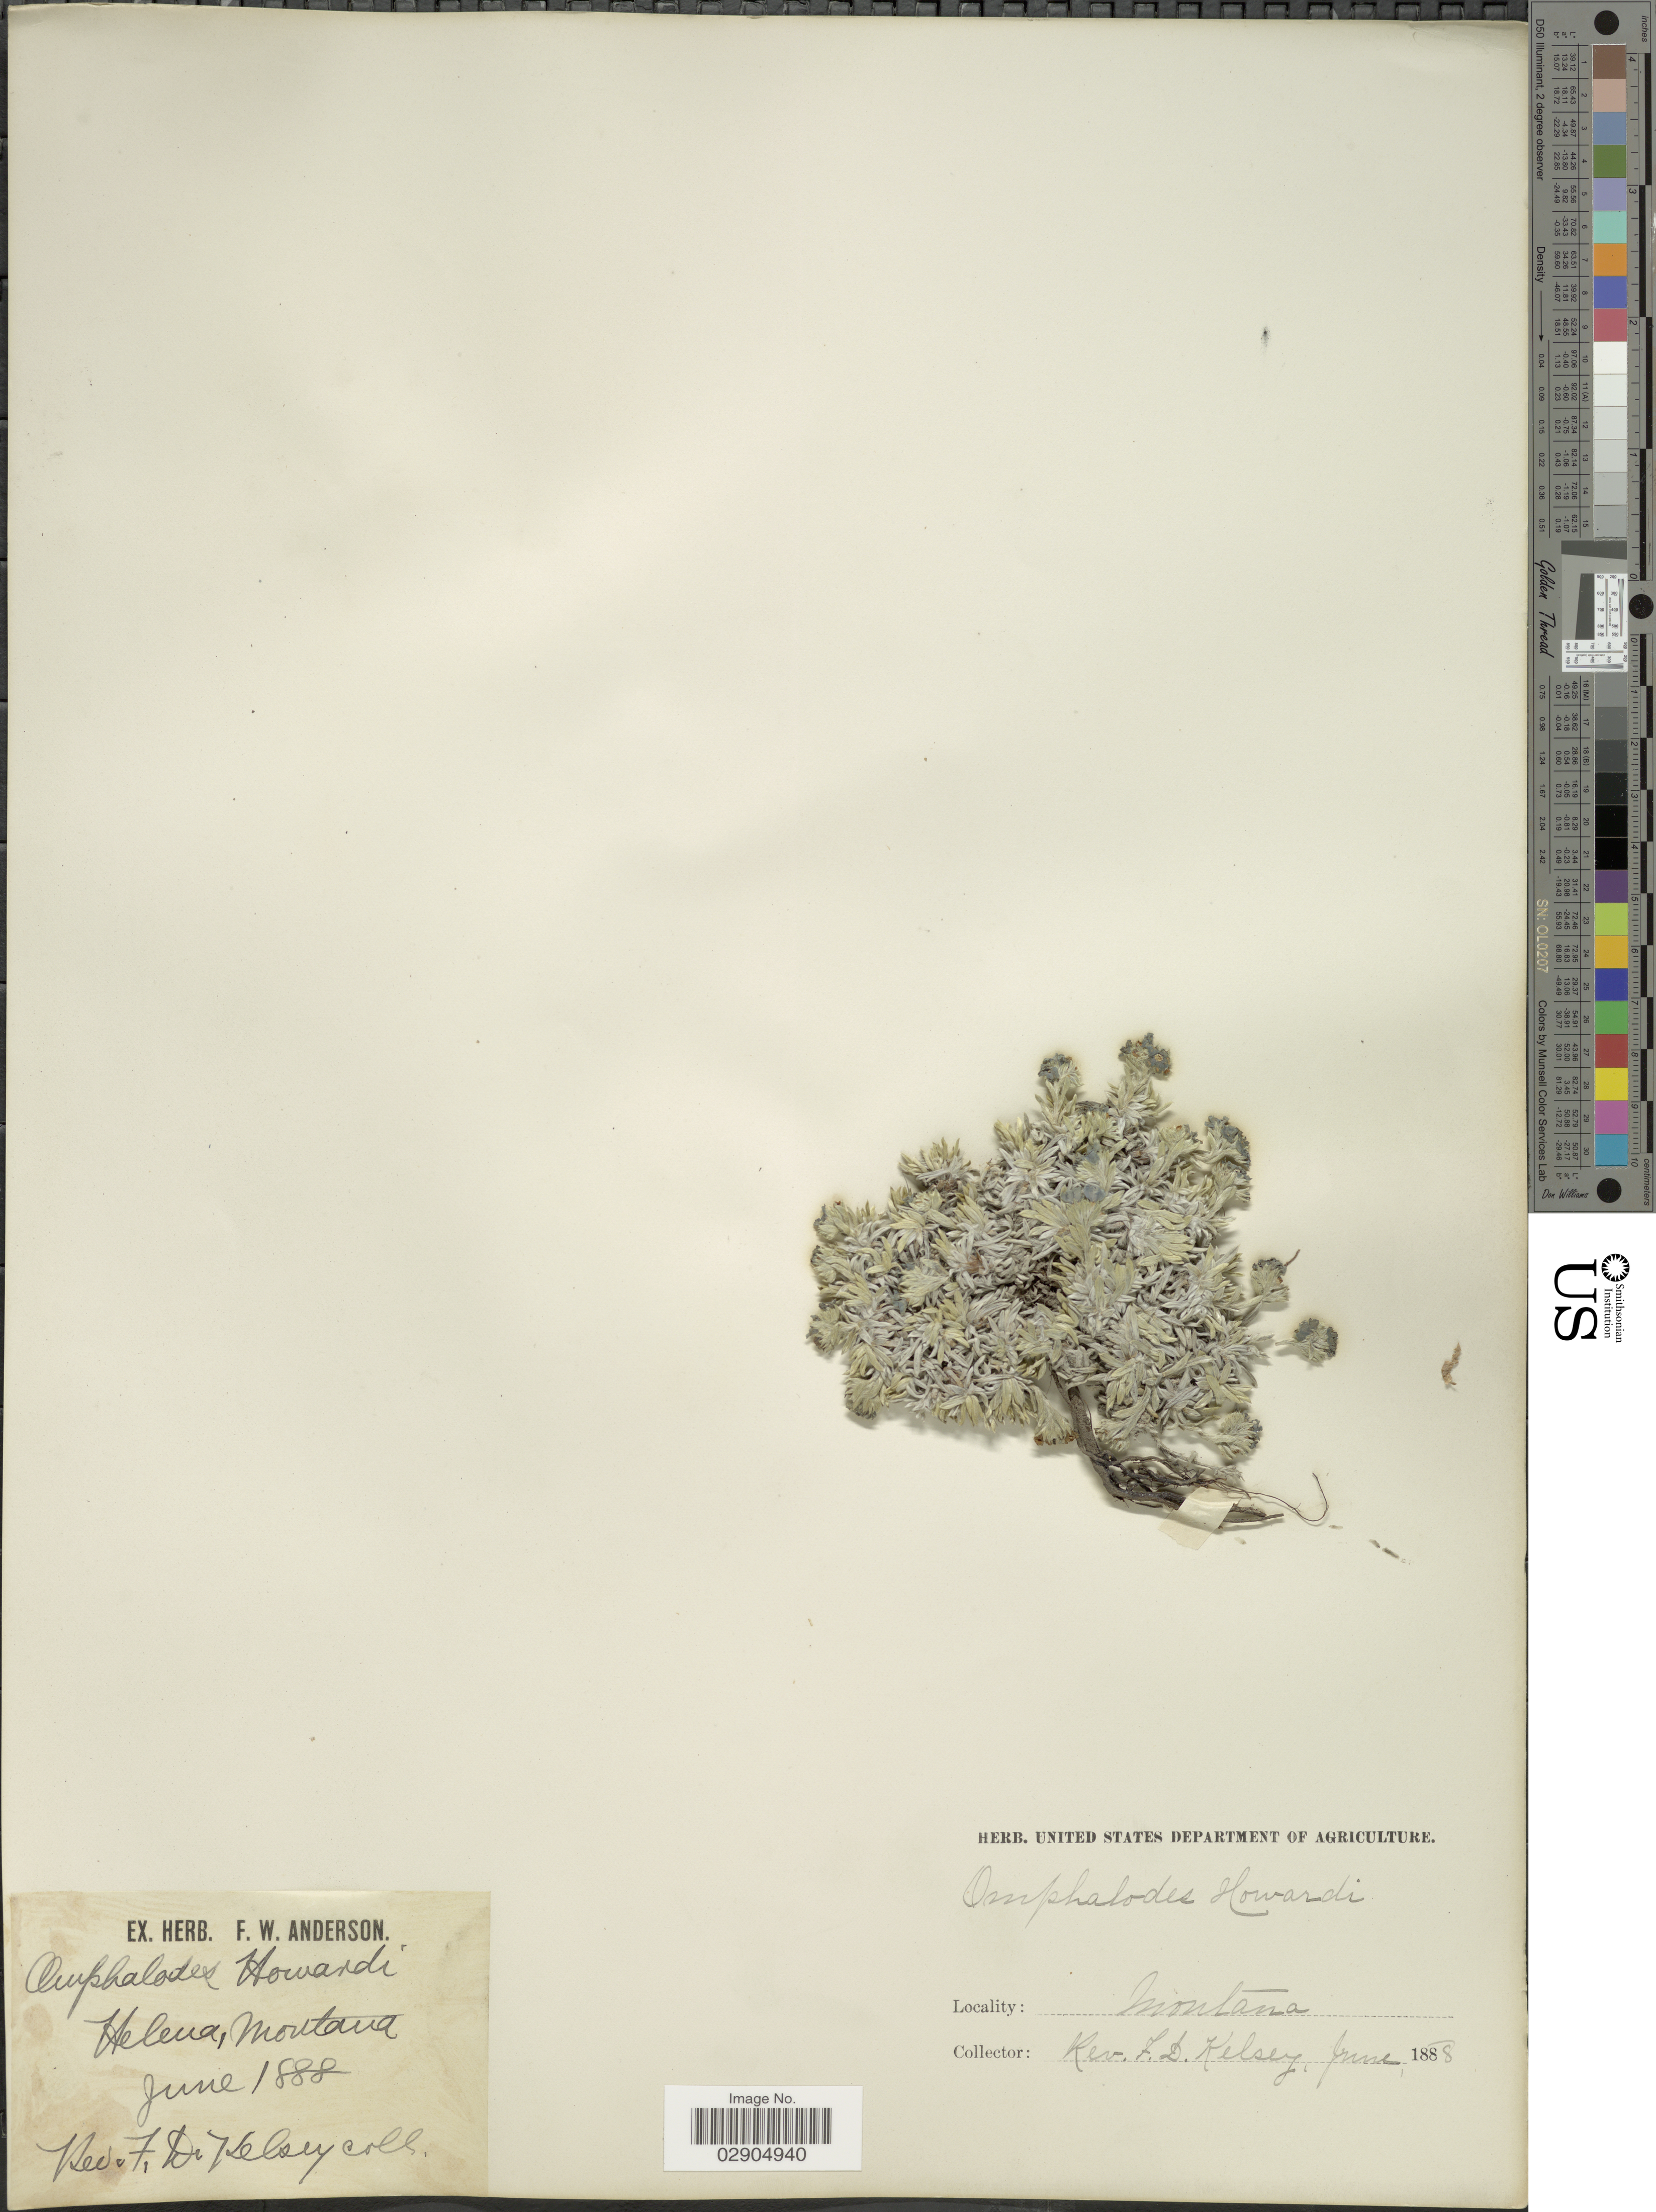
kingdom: Plantae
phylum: Tracheophyta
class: Magnoliopsida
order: Boraginales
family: Boraginaceae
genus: Eritrichium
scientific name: Eritrichium howardii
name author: (A. Gray) Rydb.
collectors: F. Kelsey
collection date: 1888-06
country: United States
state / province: Montana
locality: Helena.